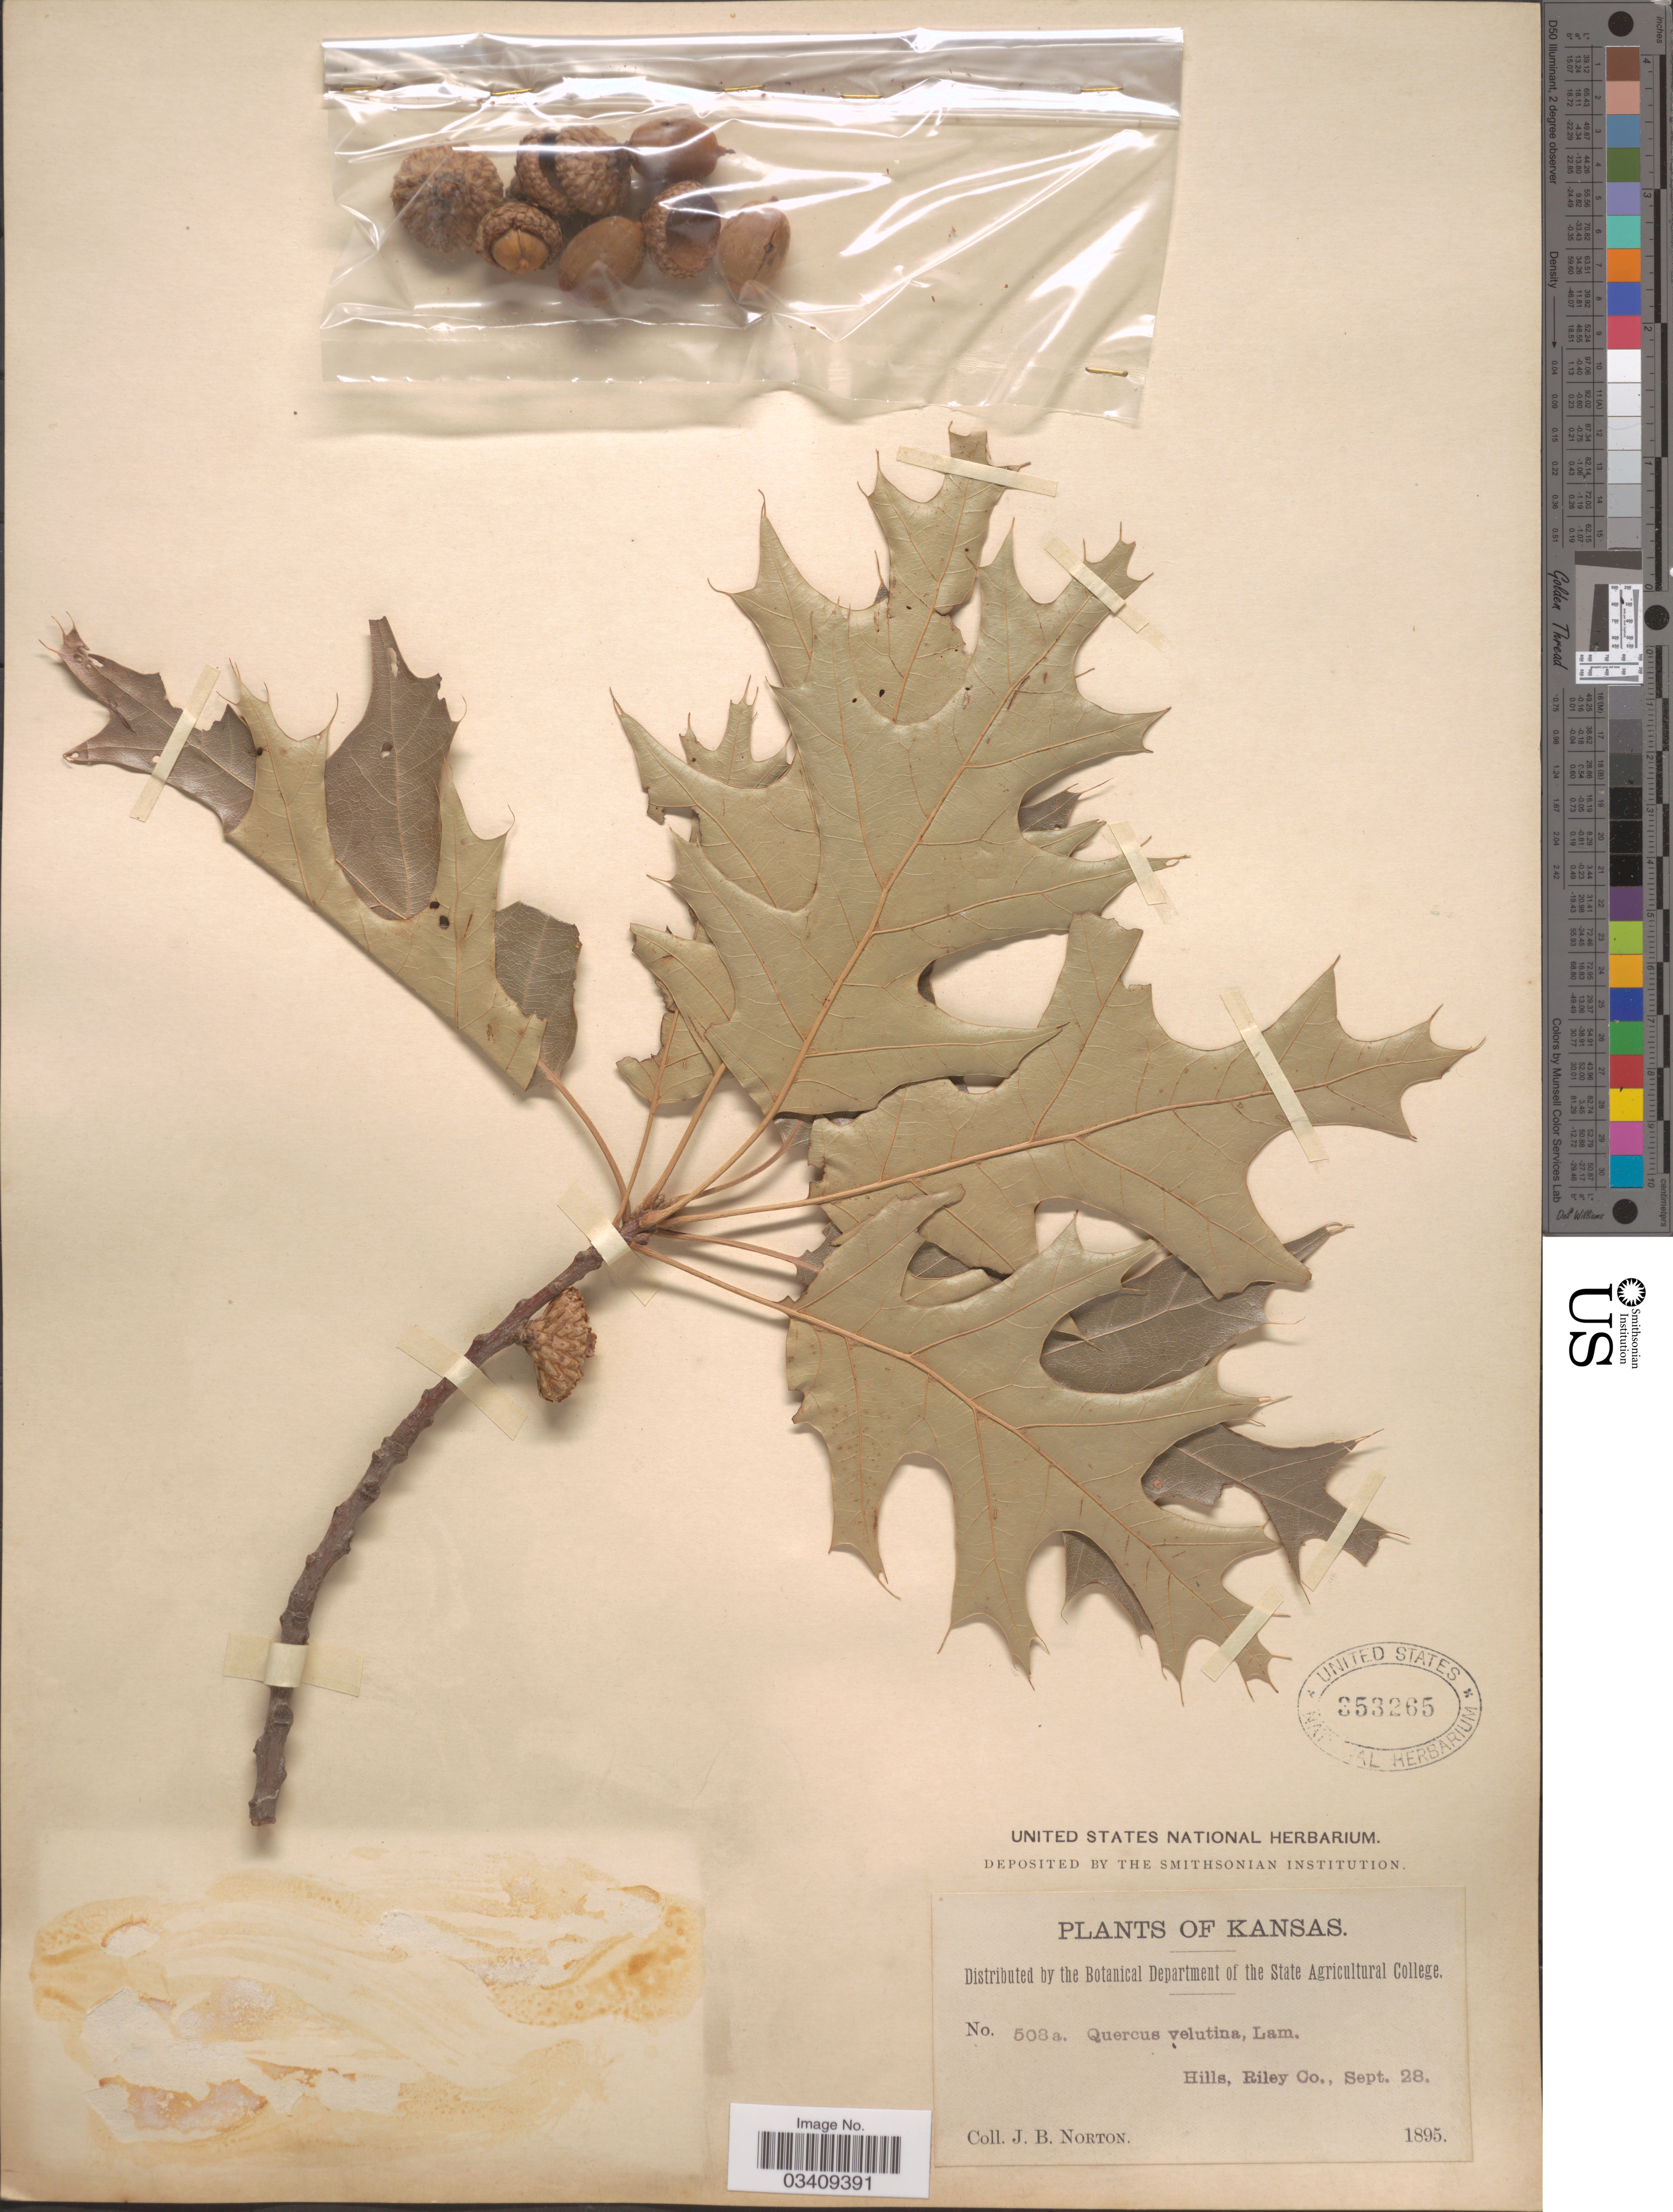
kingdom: Plantae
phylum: Tracheophyta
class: Magnoliopsida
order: Fagales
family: Fagaceae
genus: Quercus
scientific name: Quercus velutina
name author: Lam.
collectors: J. B. Norton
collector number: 508a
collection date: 1895-09-28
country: United States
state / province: Kansas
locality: Hills, Riley Co.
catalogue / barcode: US 353265